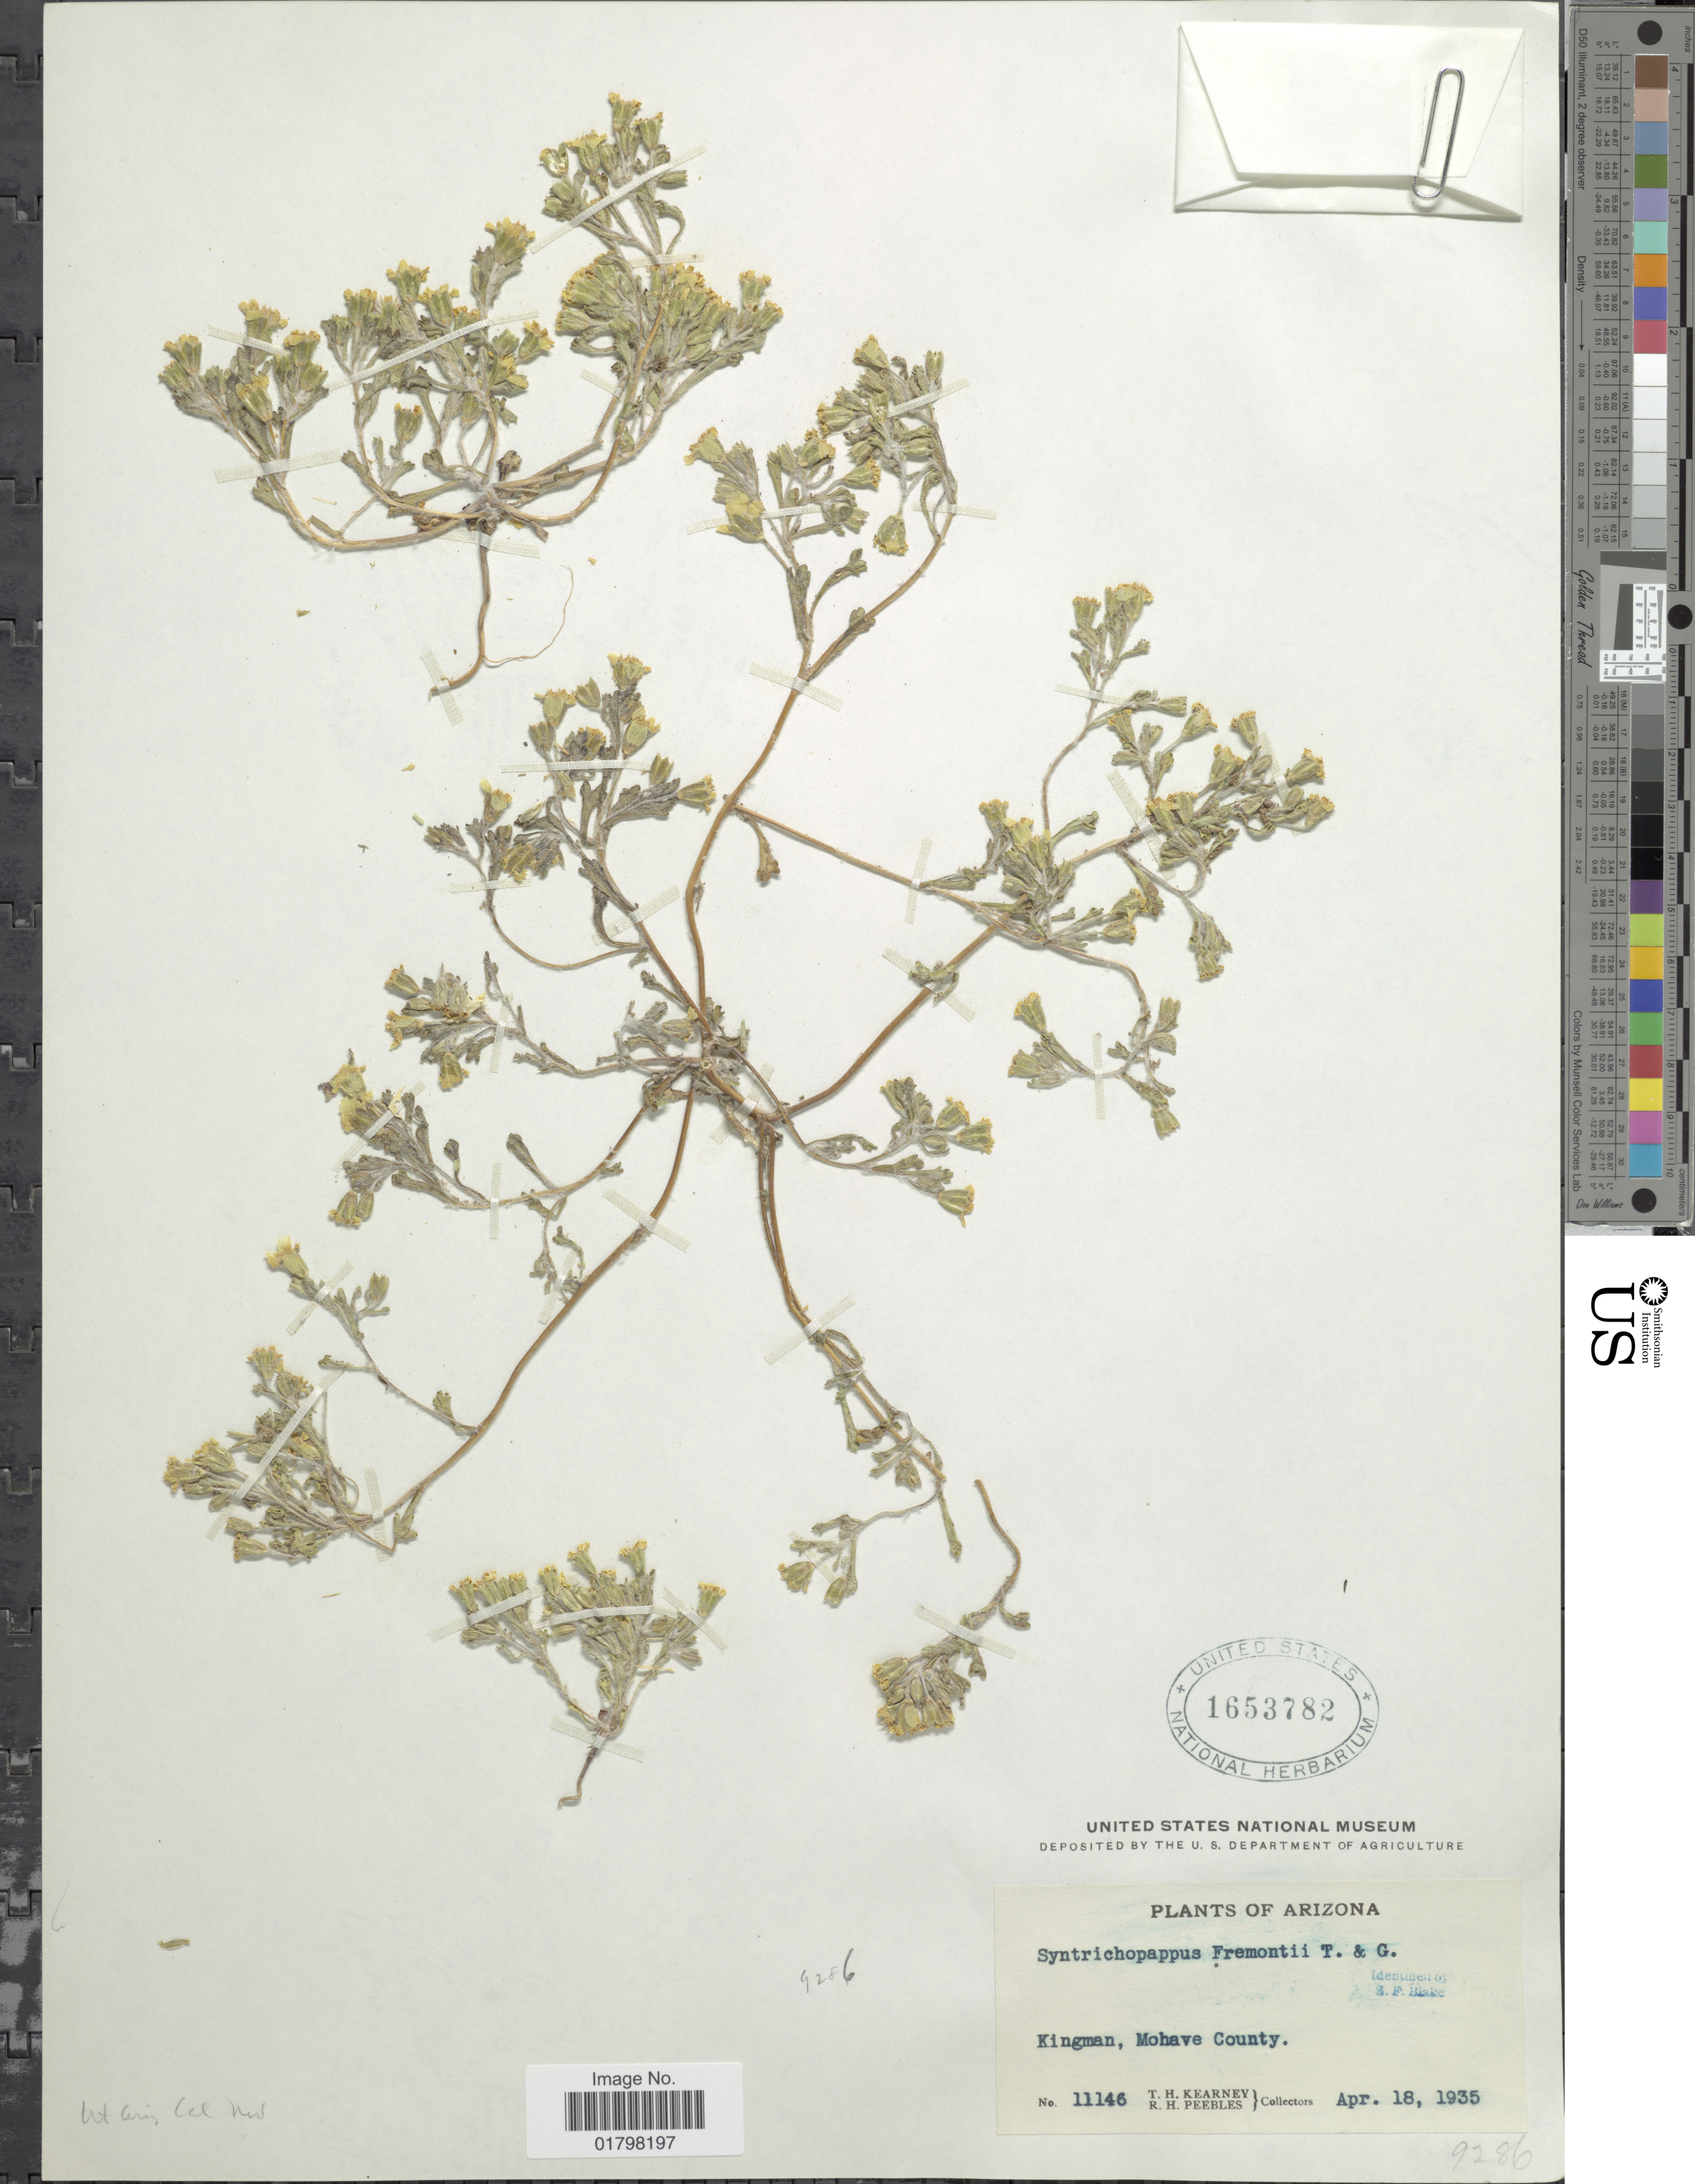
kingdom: Plantae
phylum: Tracheophyta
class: Magnoliopsida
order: Asterales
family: Asteraceae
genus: Syntrichopappus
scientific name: Syntrichopappus fremontii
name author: A. Gray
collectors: T. H. Kearney & R. H. Peebles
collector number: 11146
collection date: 1935-04-18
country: United States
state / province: Arizona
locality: Kingman, Mohave County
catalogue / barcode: US 1653782